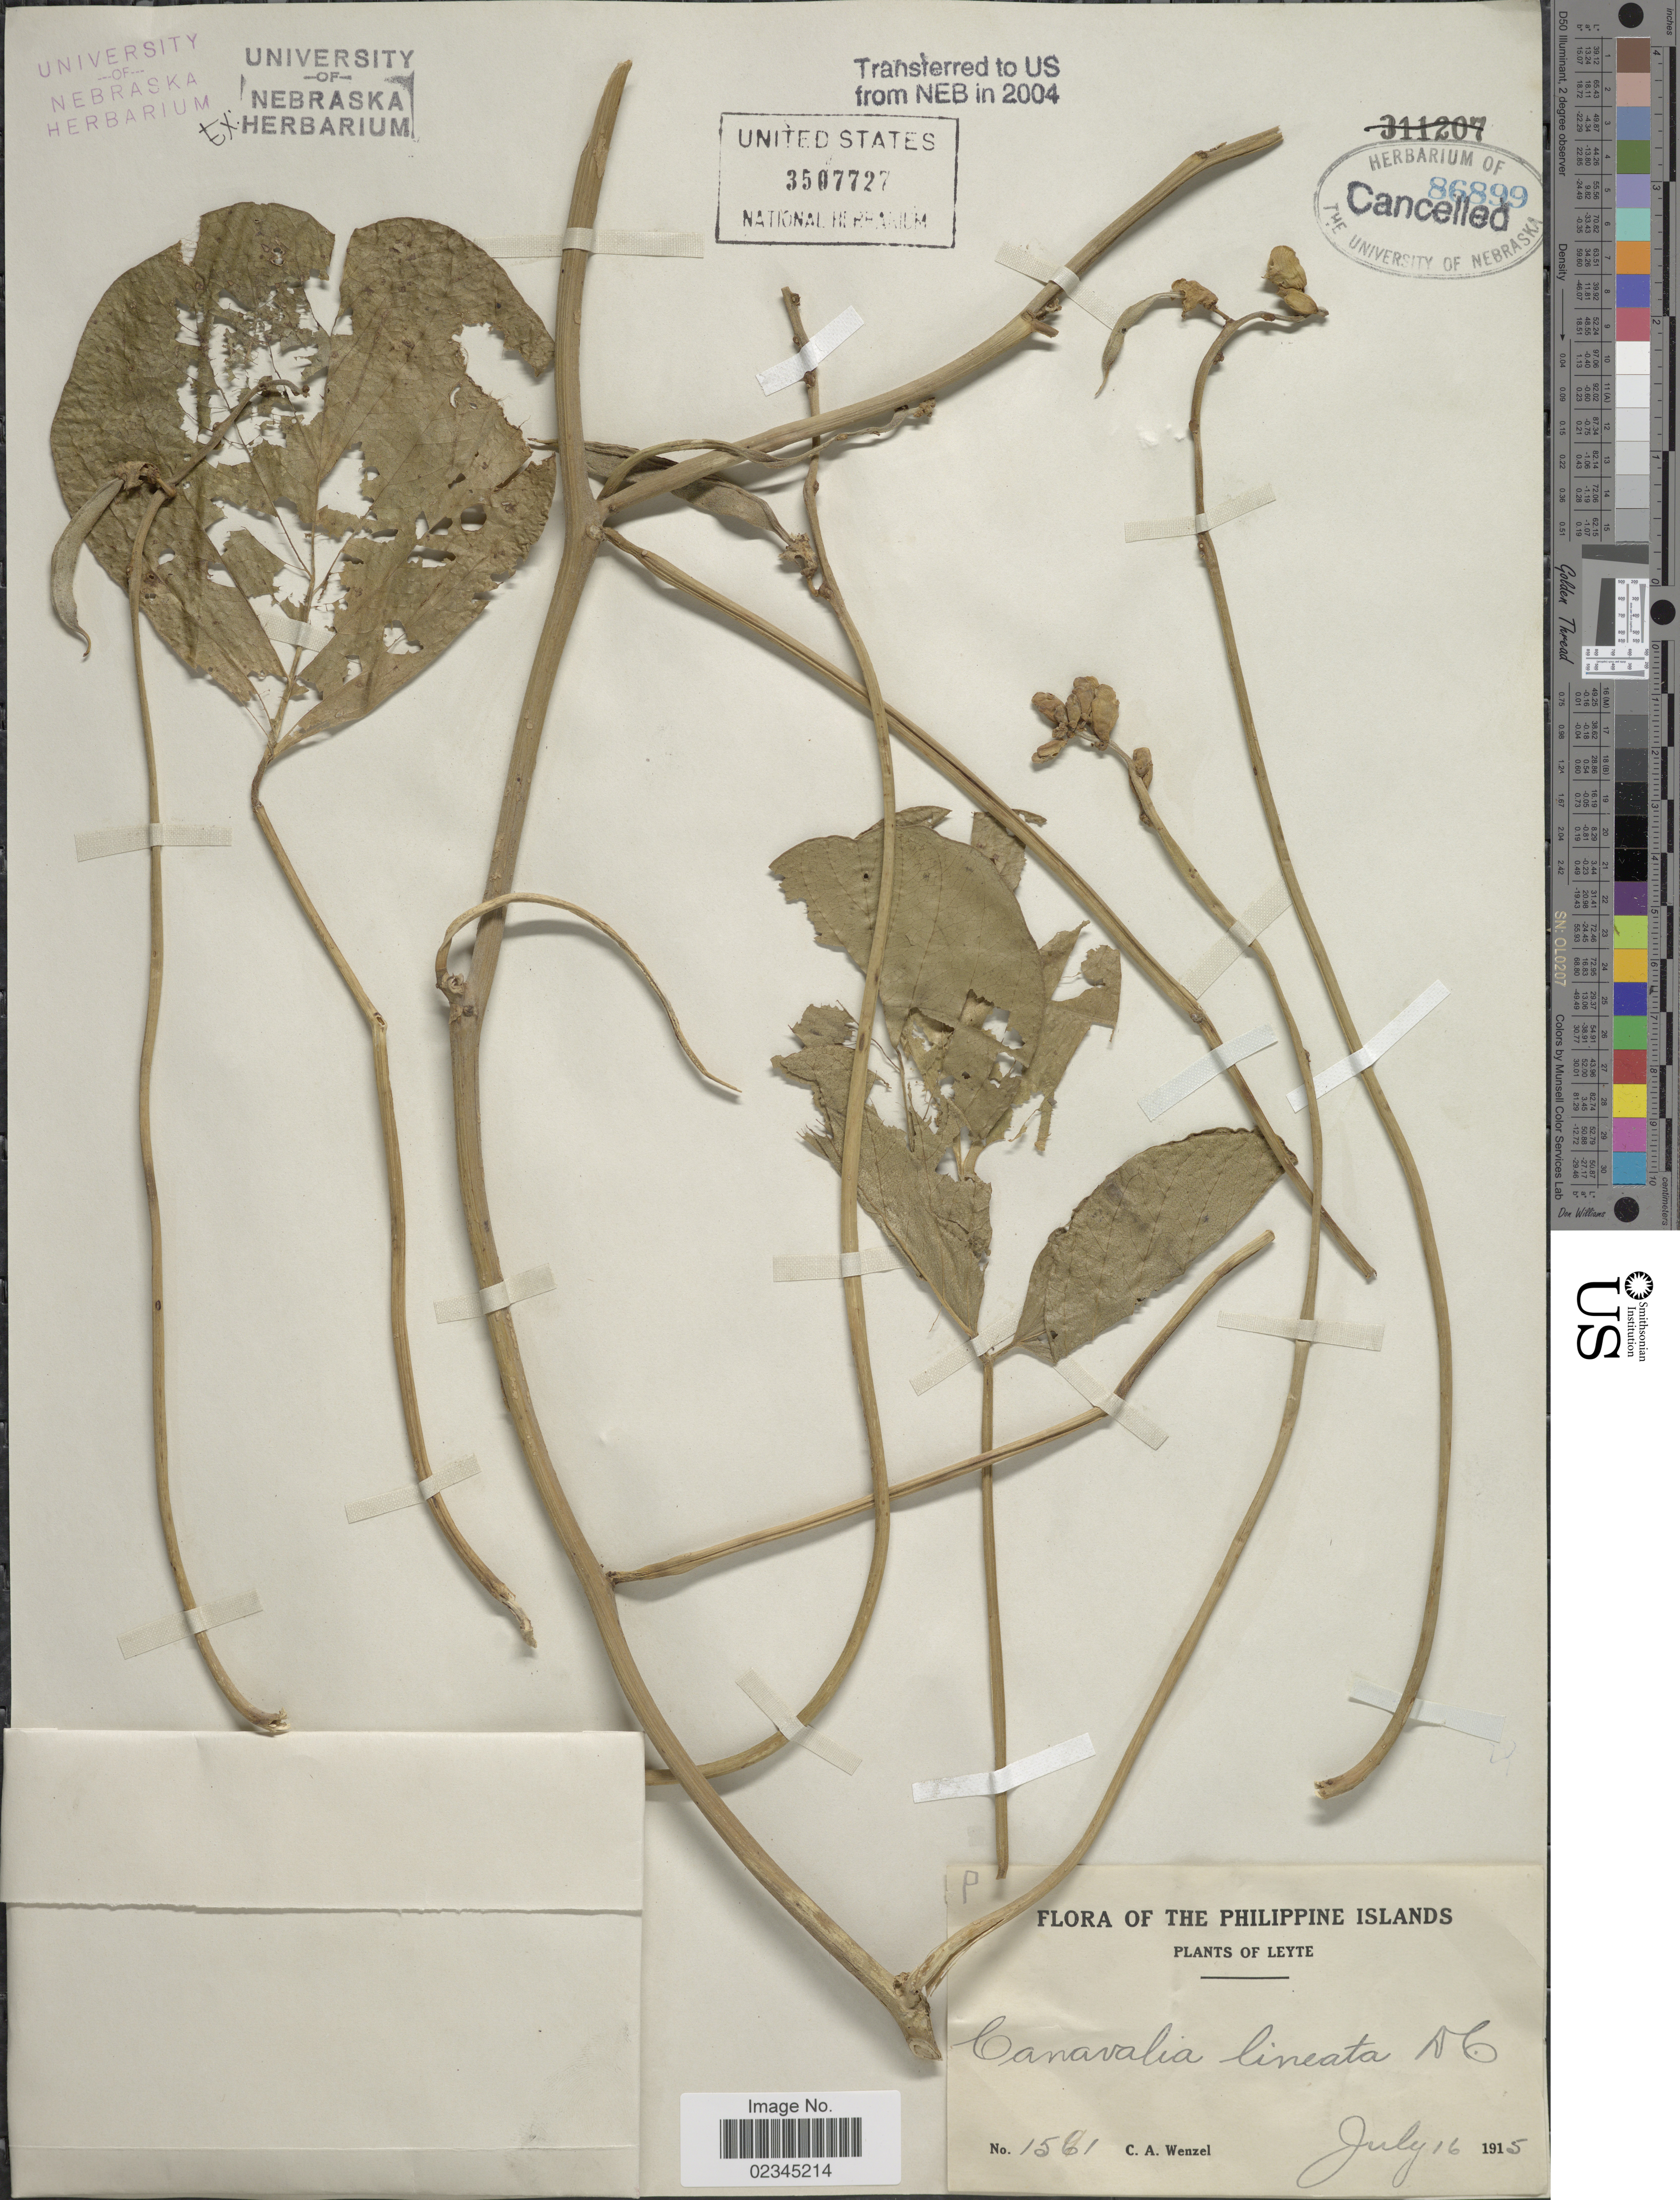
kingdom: Plantae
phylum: Tracheophyta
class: Magnoliopsida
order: Fabales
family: Fabaceae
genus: Canavalia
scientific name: Canavalia rosea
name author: (Sw.) DC.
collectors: C. Wenzel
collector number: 1561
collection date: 1915-07-16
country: Philippines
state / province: Eastern Visayas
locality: Leyte.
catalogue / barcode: US 3507727